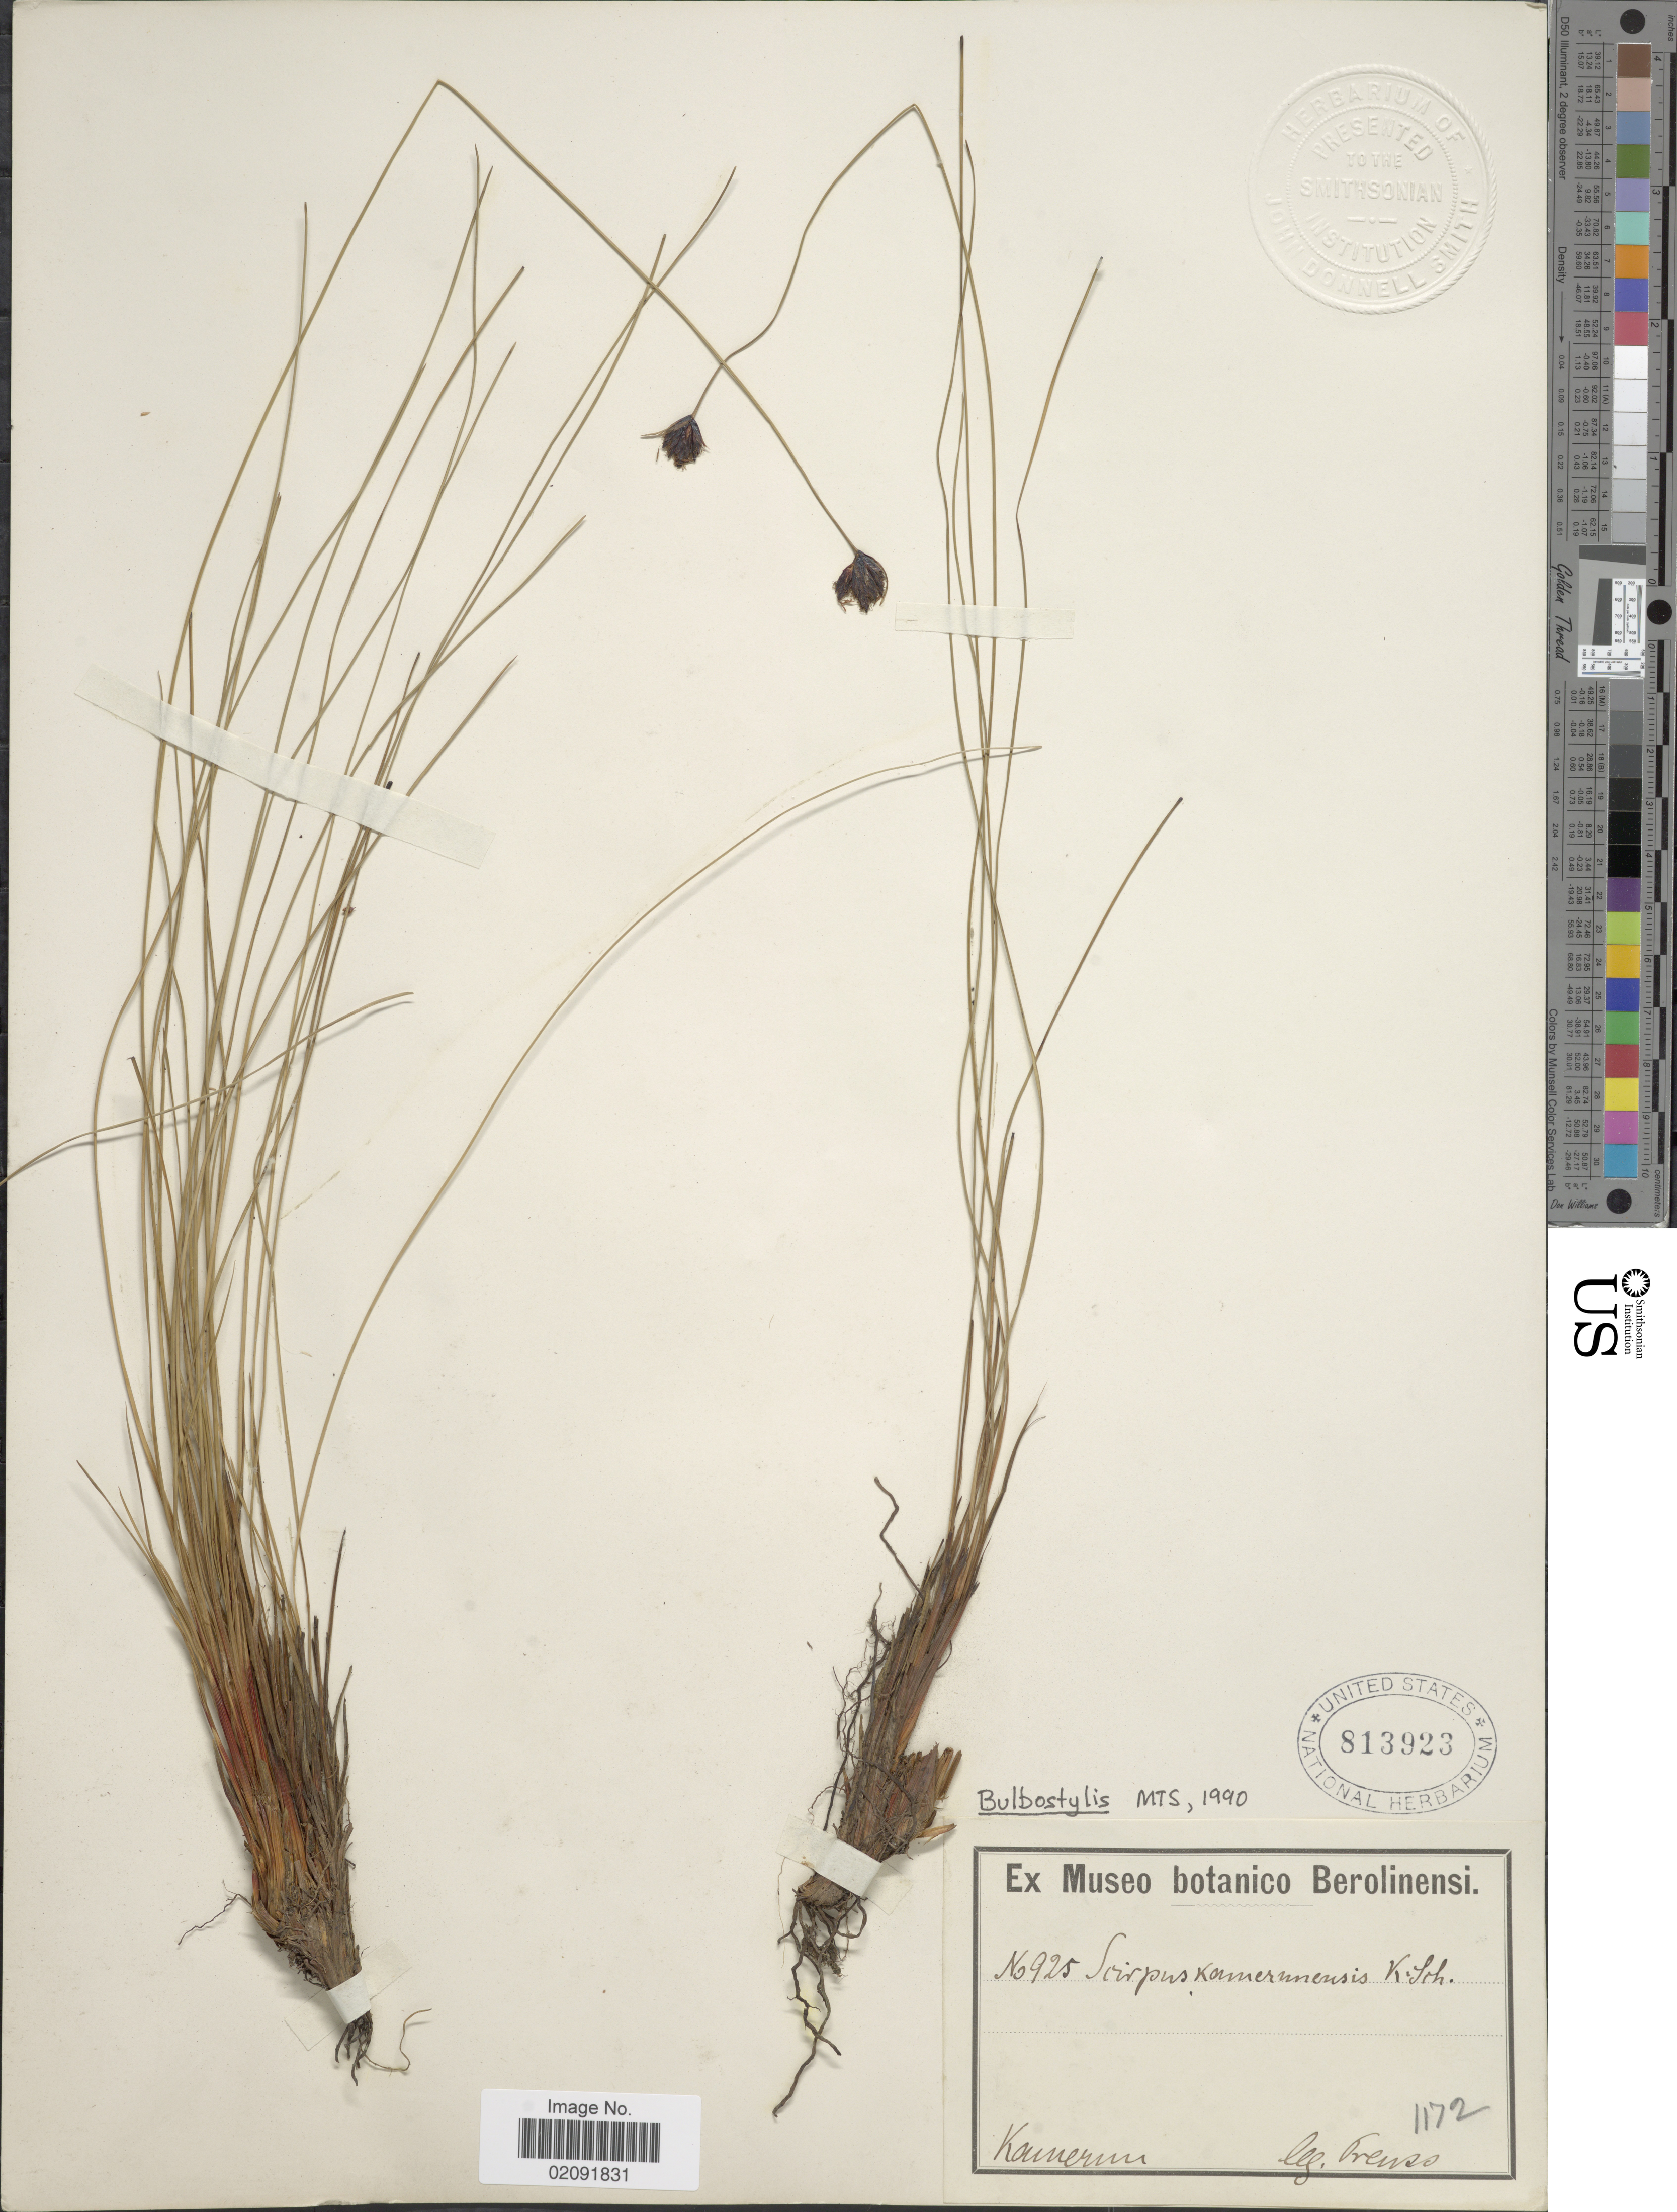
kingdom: Plantae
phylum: Tracheophyta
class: Liliopsida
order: Poales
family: Cyperaceae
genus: Bulbostylis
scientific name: Bulbostylis schoenoides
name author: (Kunth) C.B. Clarke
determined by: Strong, Mark T., (BOT), Smithsonian Institution - National Museum of Natural History (UNITED STATES)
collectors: C. Preuss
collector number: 925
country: Cameroon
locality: Kamerun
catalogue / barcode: US 813923